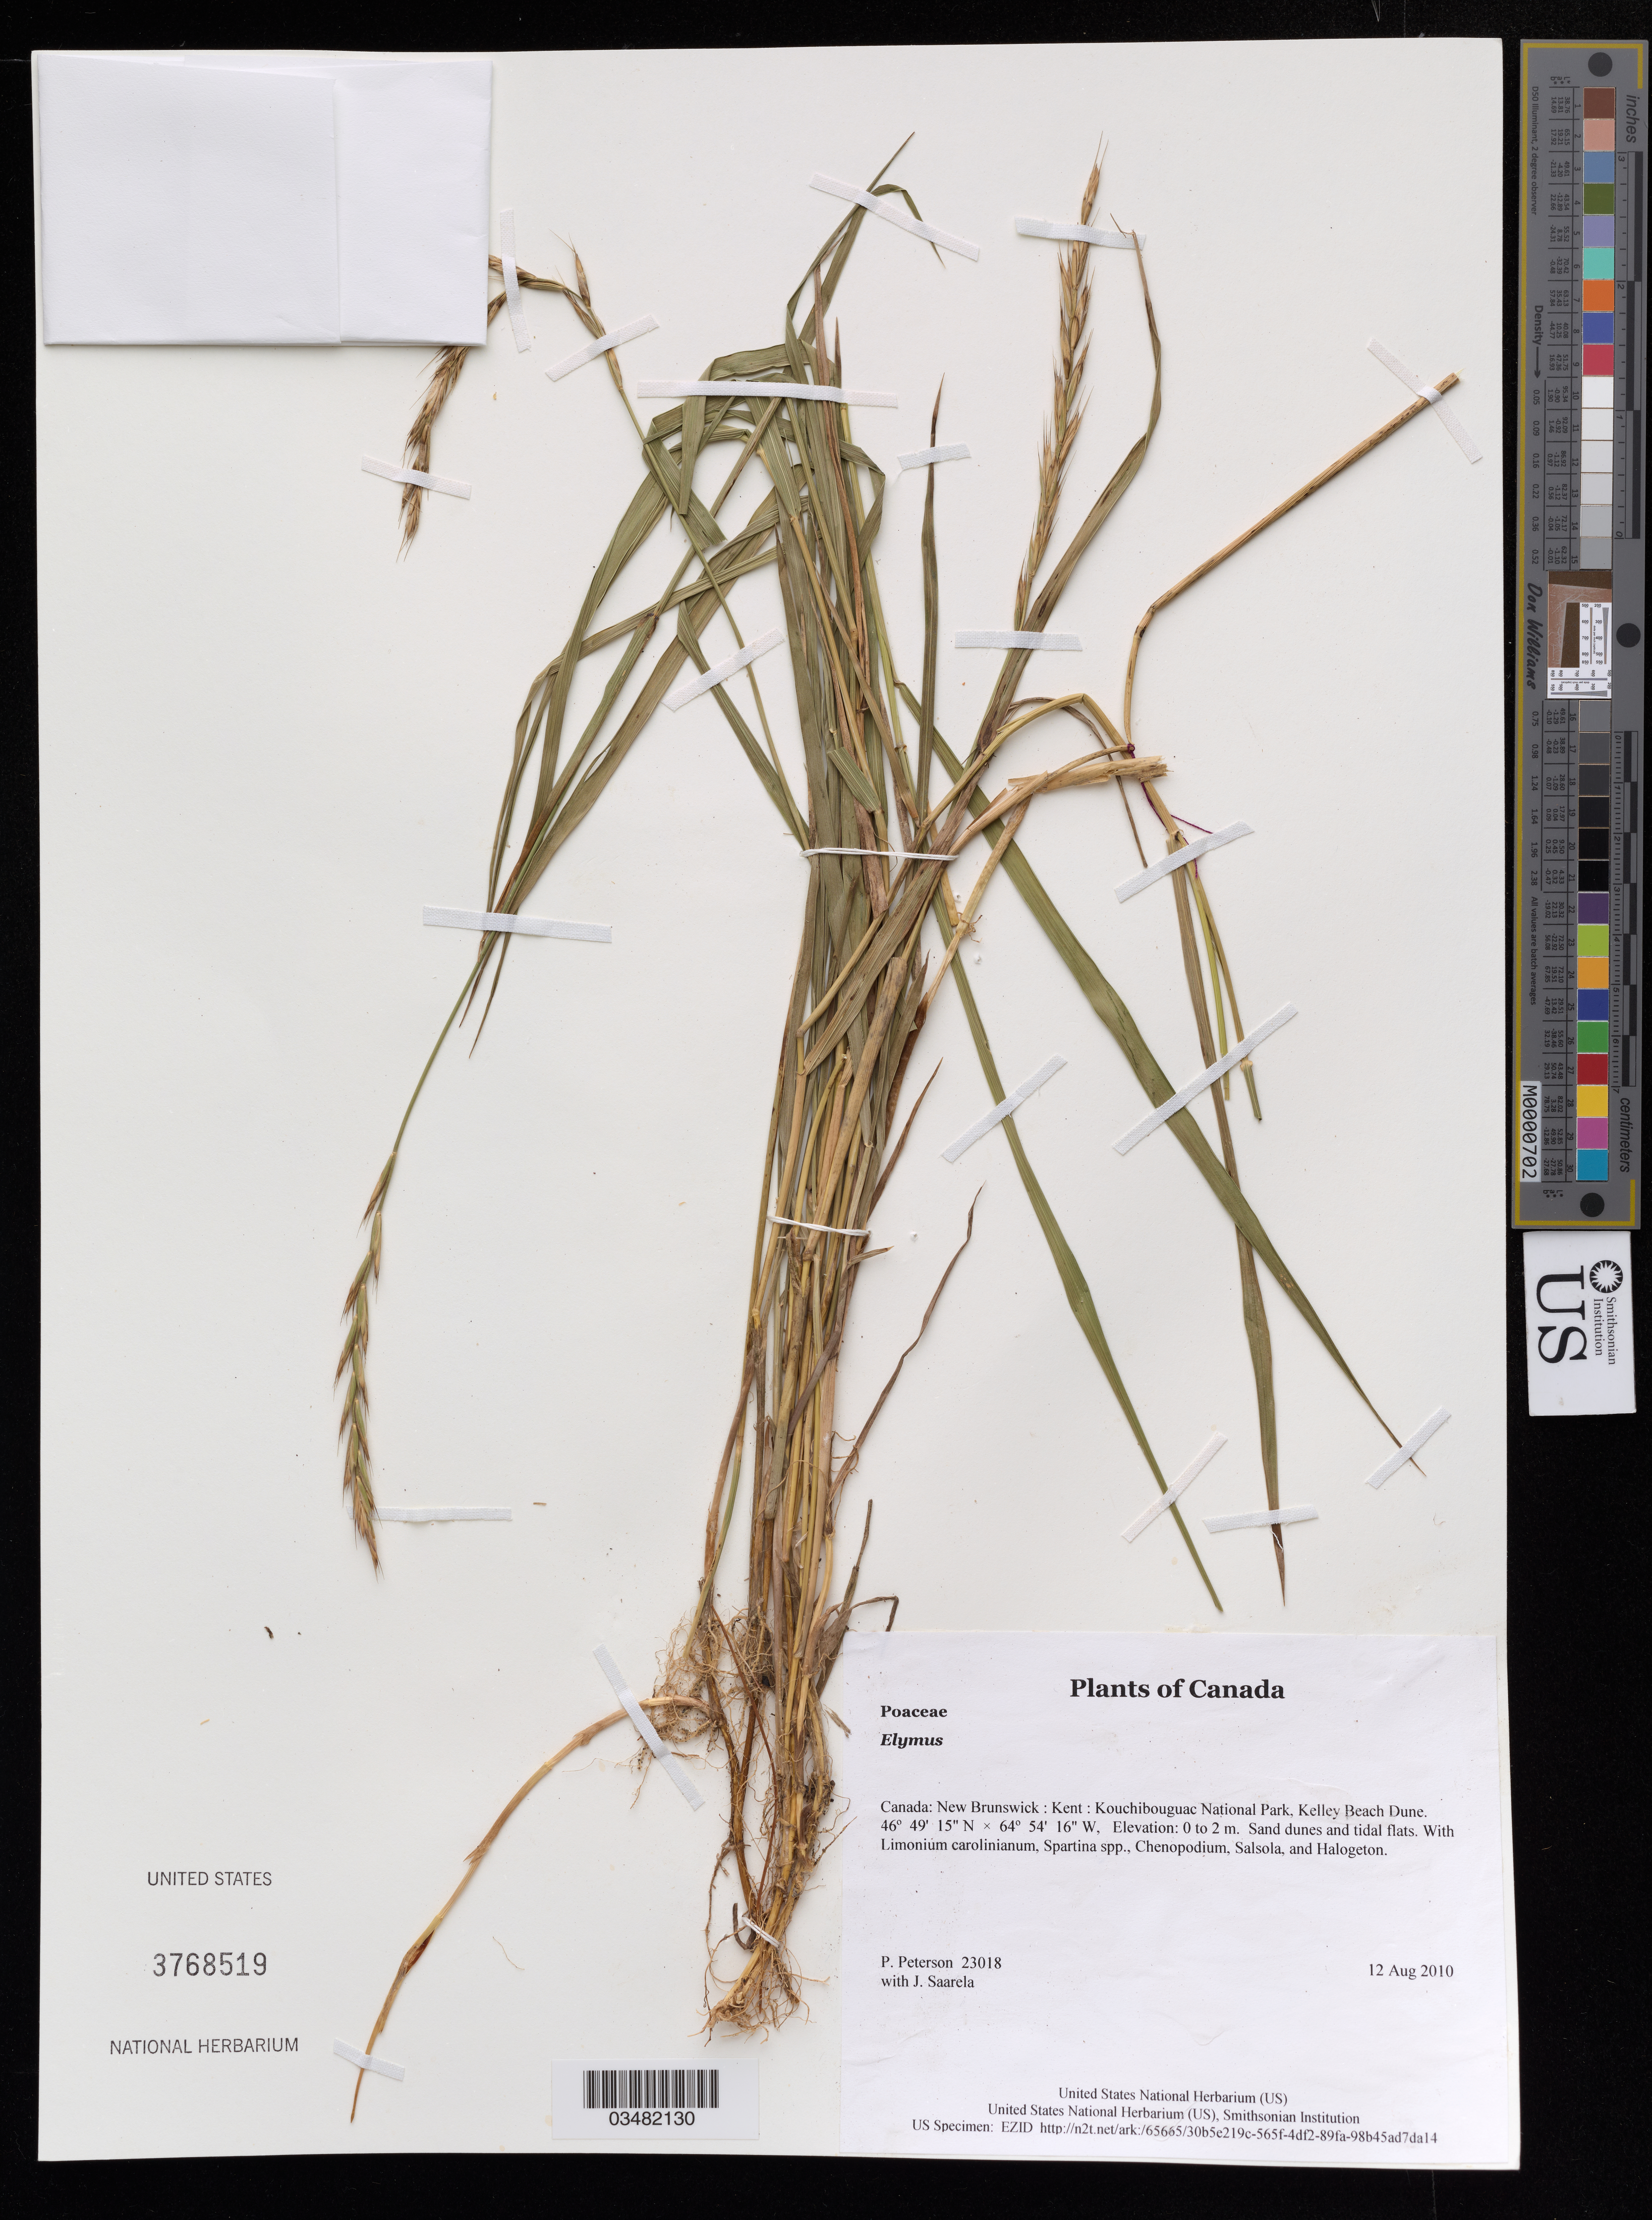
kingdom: Plantae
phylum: Tracheophyta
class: Liliopsida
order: Poales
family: Poaceae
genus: Elymus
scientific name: Elymus sp.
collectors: P. M. Peterson & J. Saarela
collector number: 23018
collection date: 2010-08-12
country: Canada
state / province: New Brunswick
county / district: Kent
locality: Kouchibouguac National Park, Kelley Beach Dune.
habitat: Sand dunes and tidal flats.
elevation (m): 0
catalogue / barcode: US 3768519